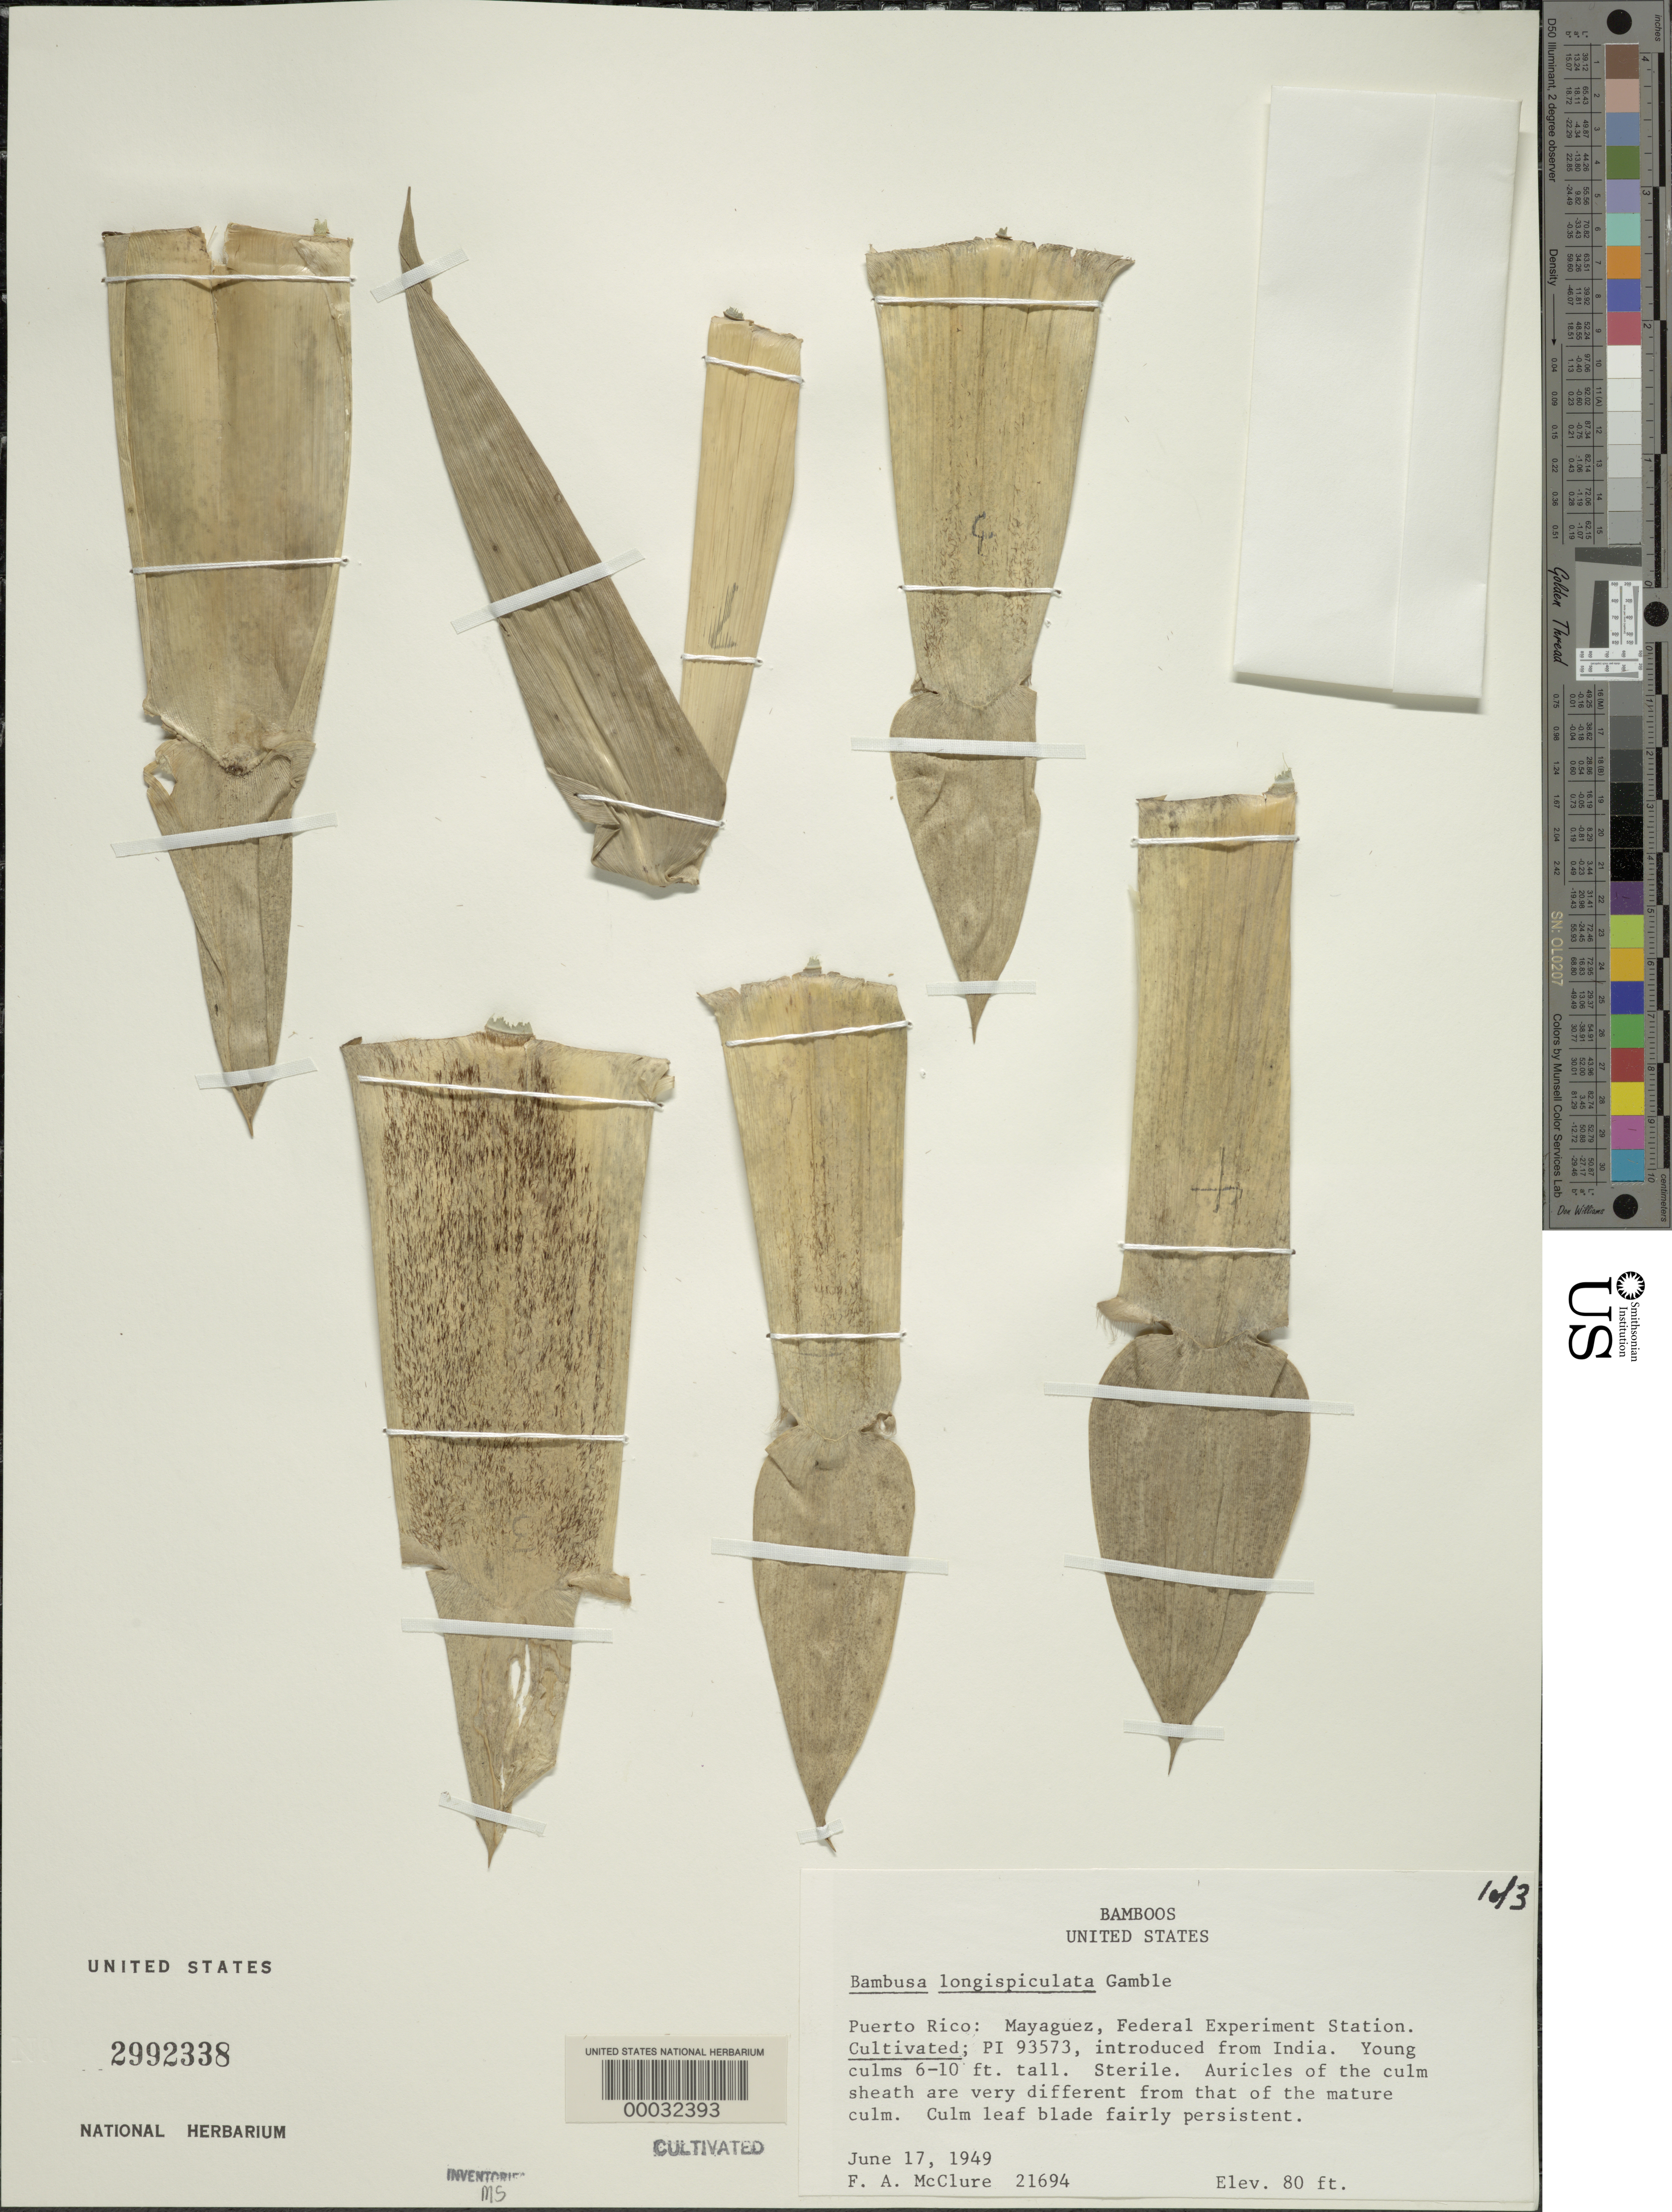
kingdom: Plantae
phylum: Tracheophyta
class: Liliopsida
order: Poales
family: Poaceae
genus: Bambusa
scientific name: Bambusa longispiculata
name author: Gamble ex Brandis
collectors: F. A. McClure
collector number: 21694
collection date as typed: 17 Jun 1949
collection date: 1949-06-17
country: Puerto Rico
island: Greater Antilles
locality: Federal experimental station-mayaguez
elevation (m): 24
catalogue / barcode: US 2992338